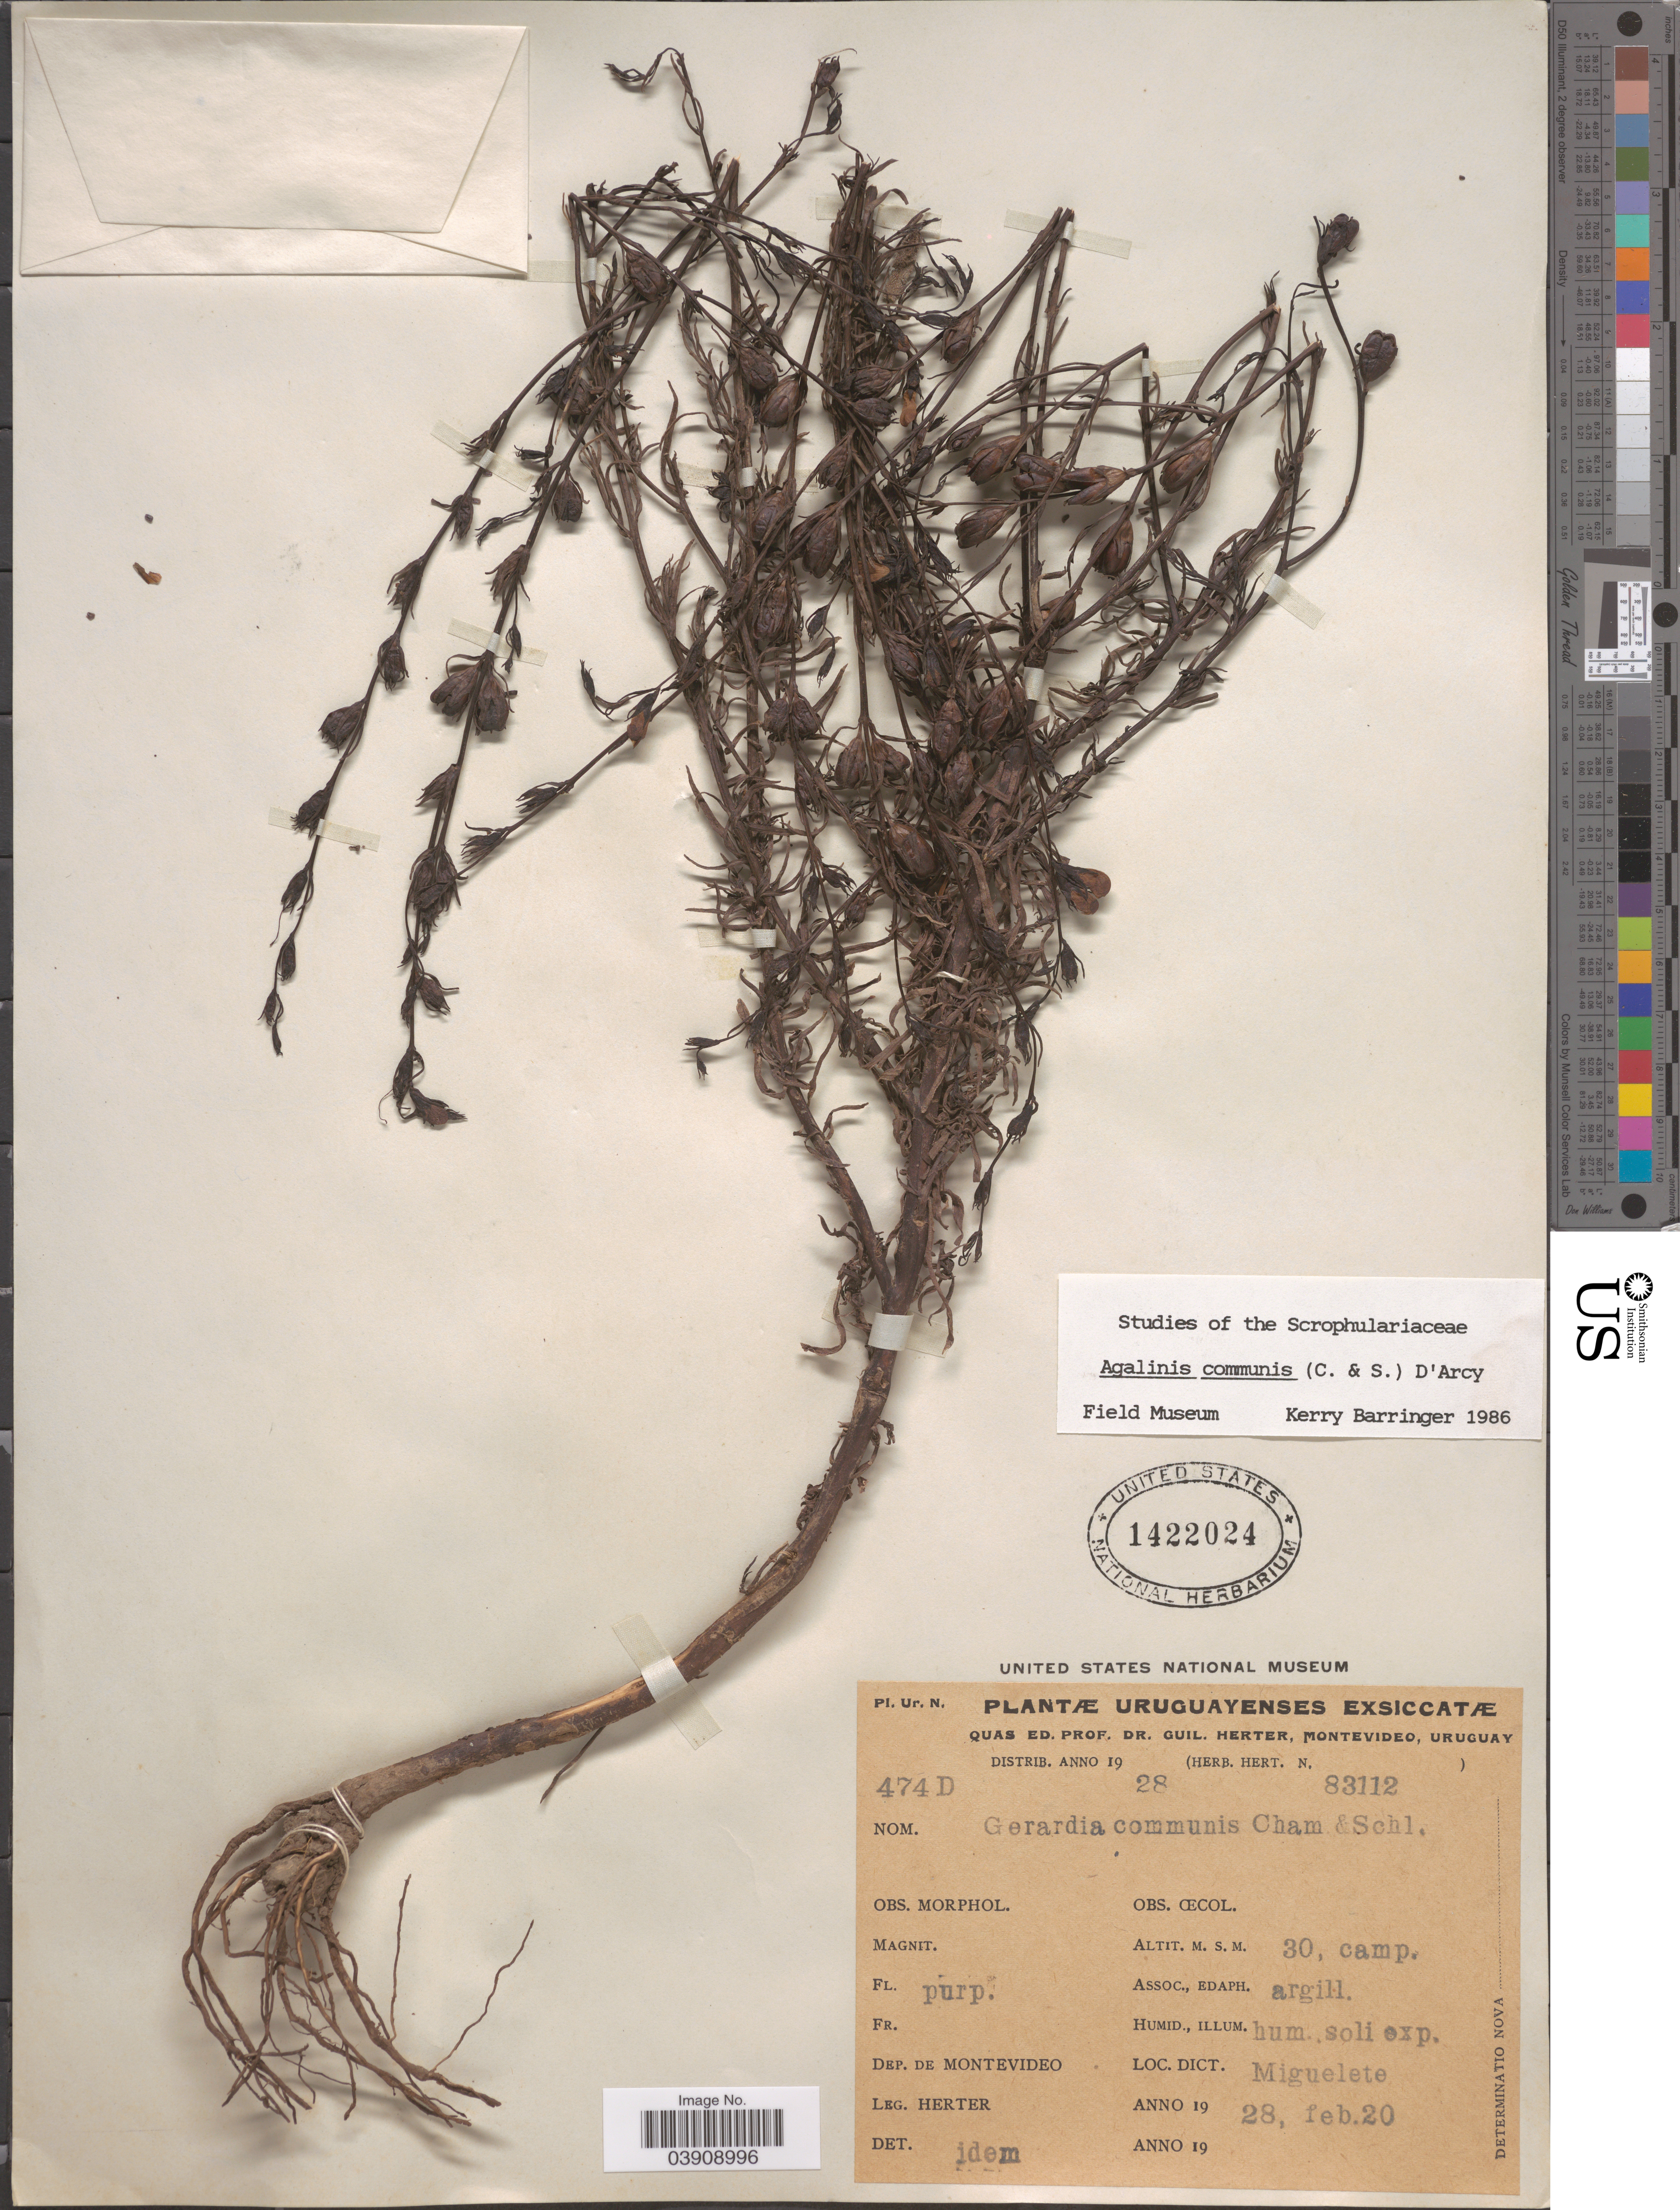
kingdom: Plantae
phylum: Tracheophyta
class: Magnoliopsida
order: Lamiales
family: Orobanchaceae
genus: Agalinis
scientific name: Agalinis communis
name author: (Cham. & Schltdl.) D'Arcy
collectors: G. Herter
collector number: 474D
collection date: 1928-02-20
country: Uruguay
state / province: Montevideo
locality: Dep. de Montevideo. Miguelete.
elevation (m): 30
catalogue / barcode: US 1422024